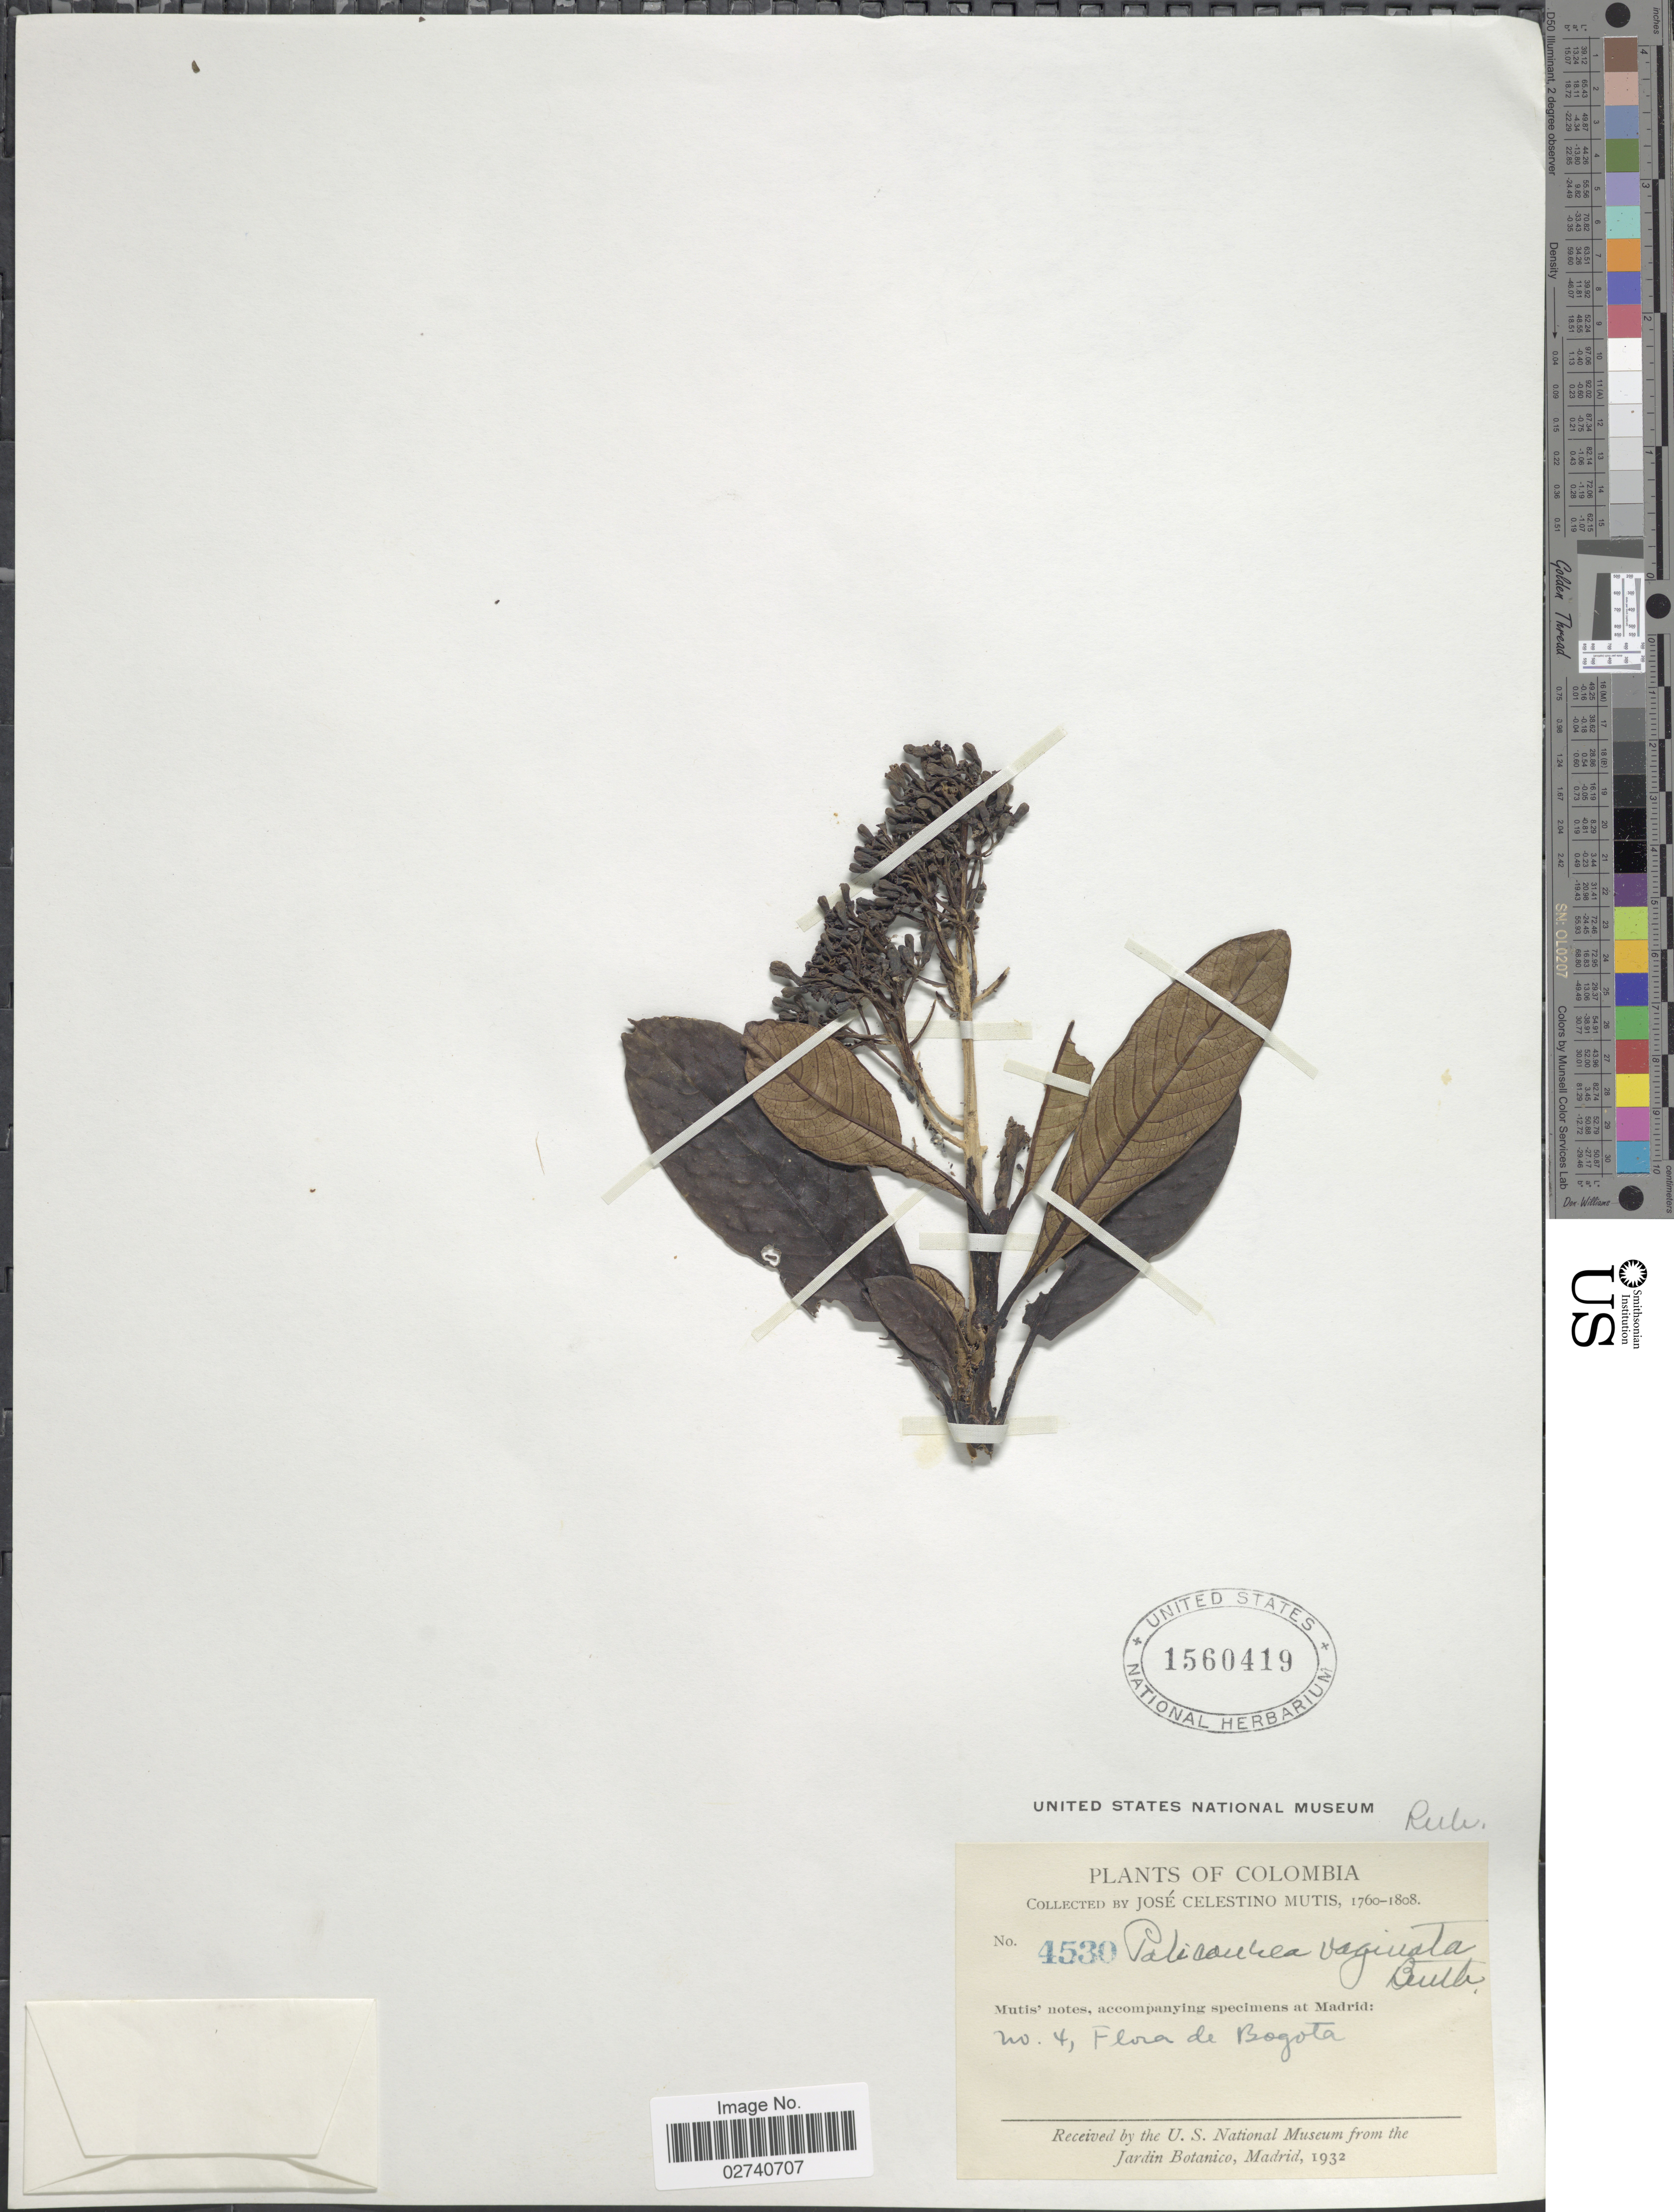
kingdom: Plantae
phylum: Tracheophyta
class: Magnoliopsida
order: Gentianales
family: Rubiaceae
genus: Palicourea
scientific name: Palicourea vaginata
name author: Benth.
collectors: J. C. B. Mutis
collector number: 4530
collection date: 1760/1808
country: Colombia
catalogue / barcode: US 1560419